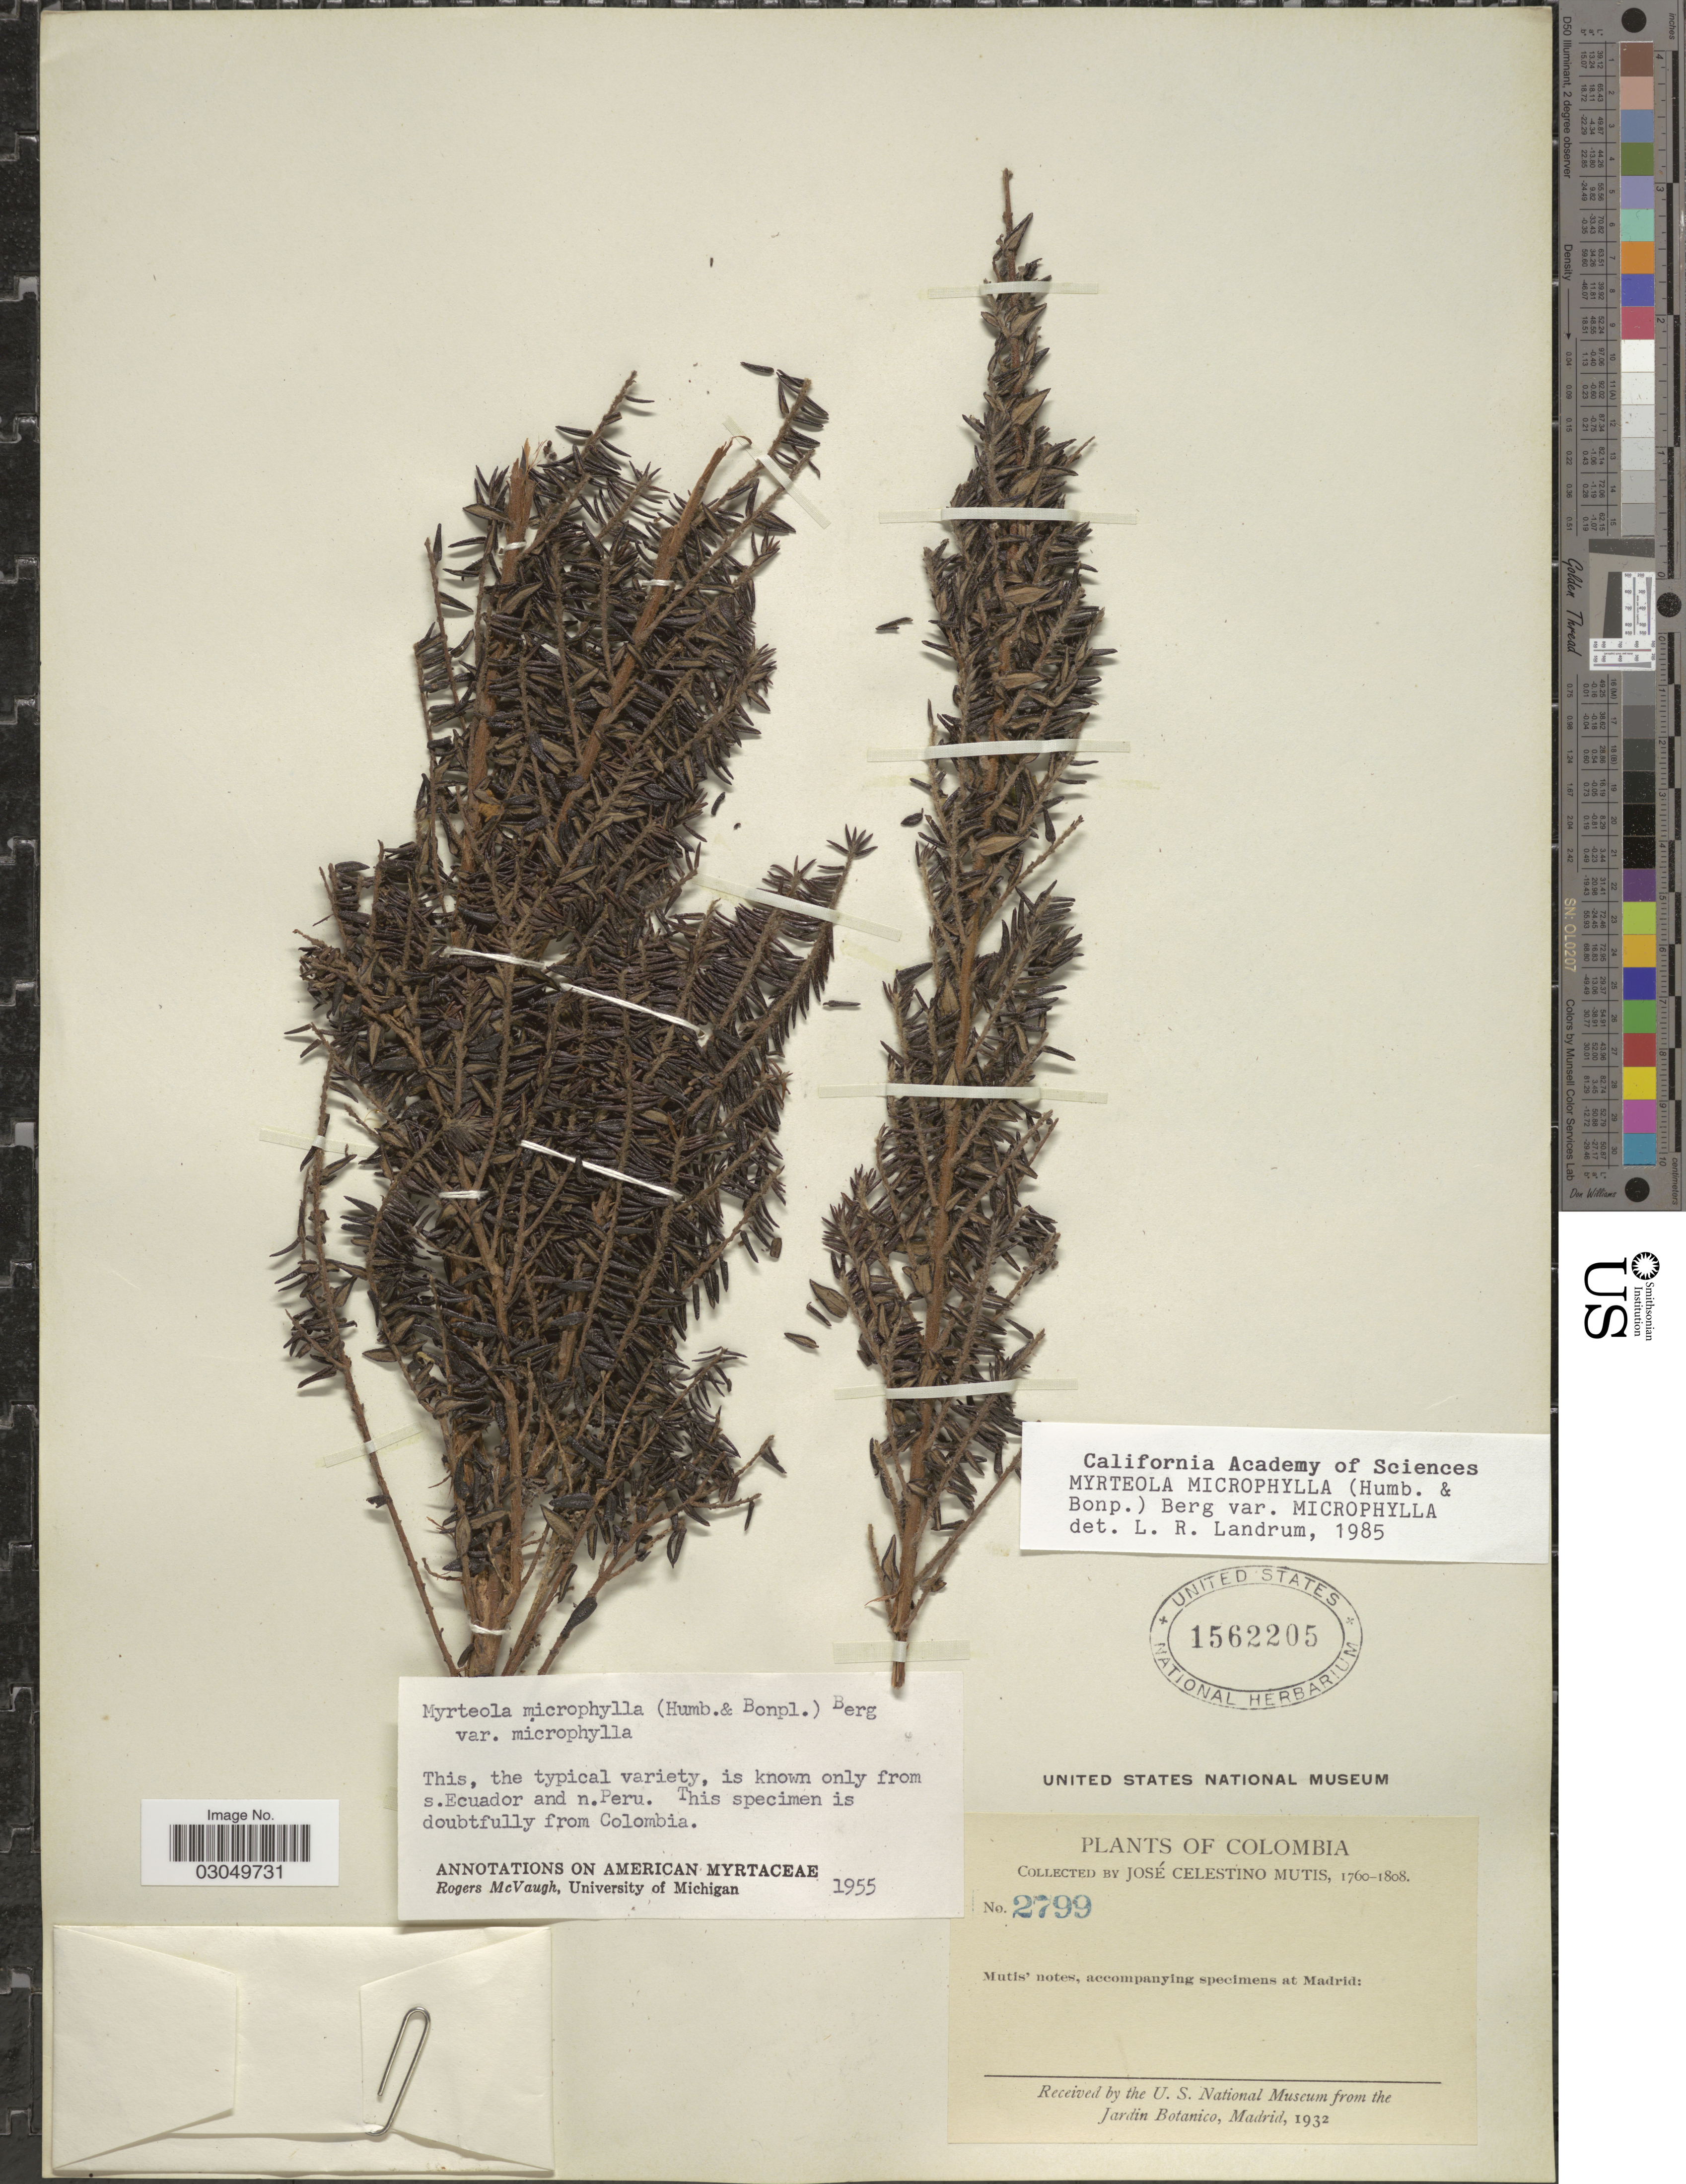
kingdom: Plantae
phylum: Tracheophyta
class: Magnoliopsida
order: Myrtales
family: Myrtaceae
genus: Myrteola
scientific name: Myrteola microphylla var. microphylla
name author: (Humb. & Bonpl.) O. Berg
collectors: J. C. B. Mutis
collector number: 2799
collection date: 1760/1808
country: Colombia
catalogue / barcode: US 1562205